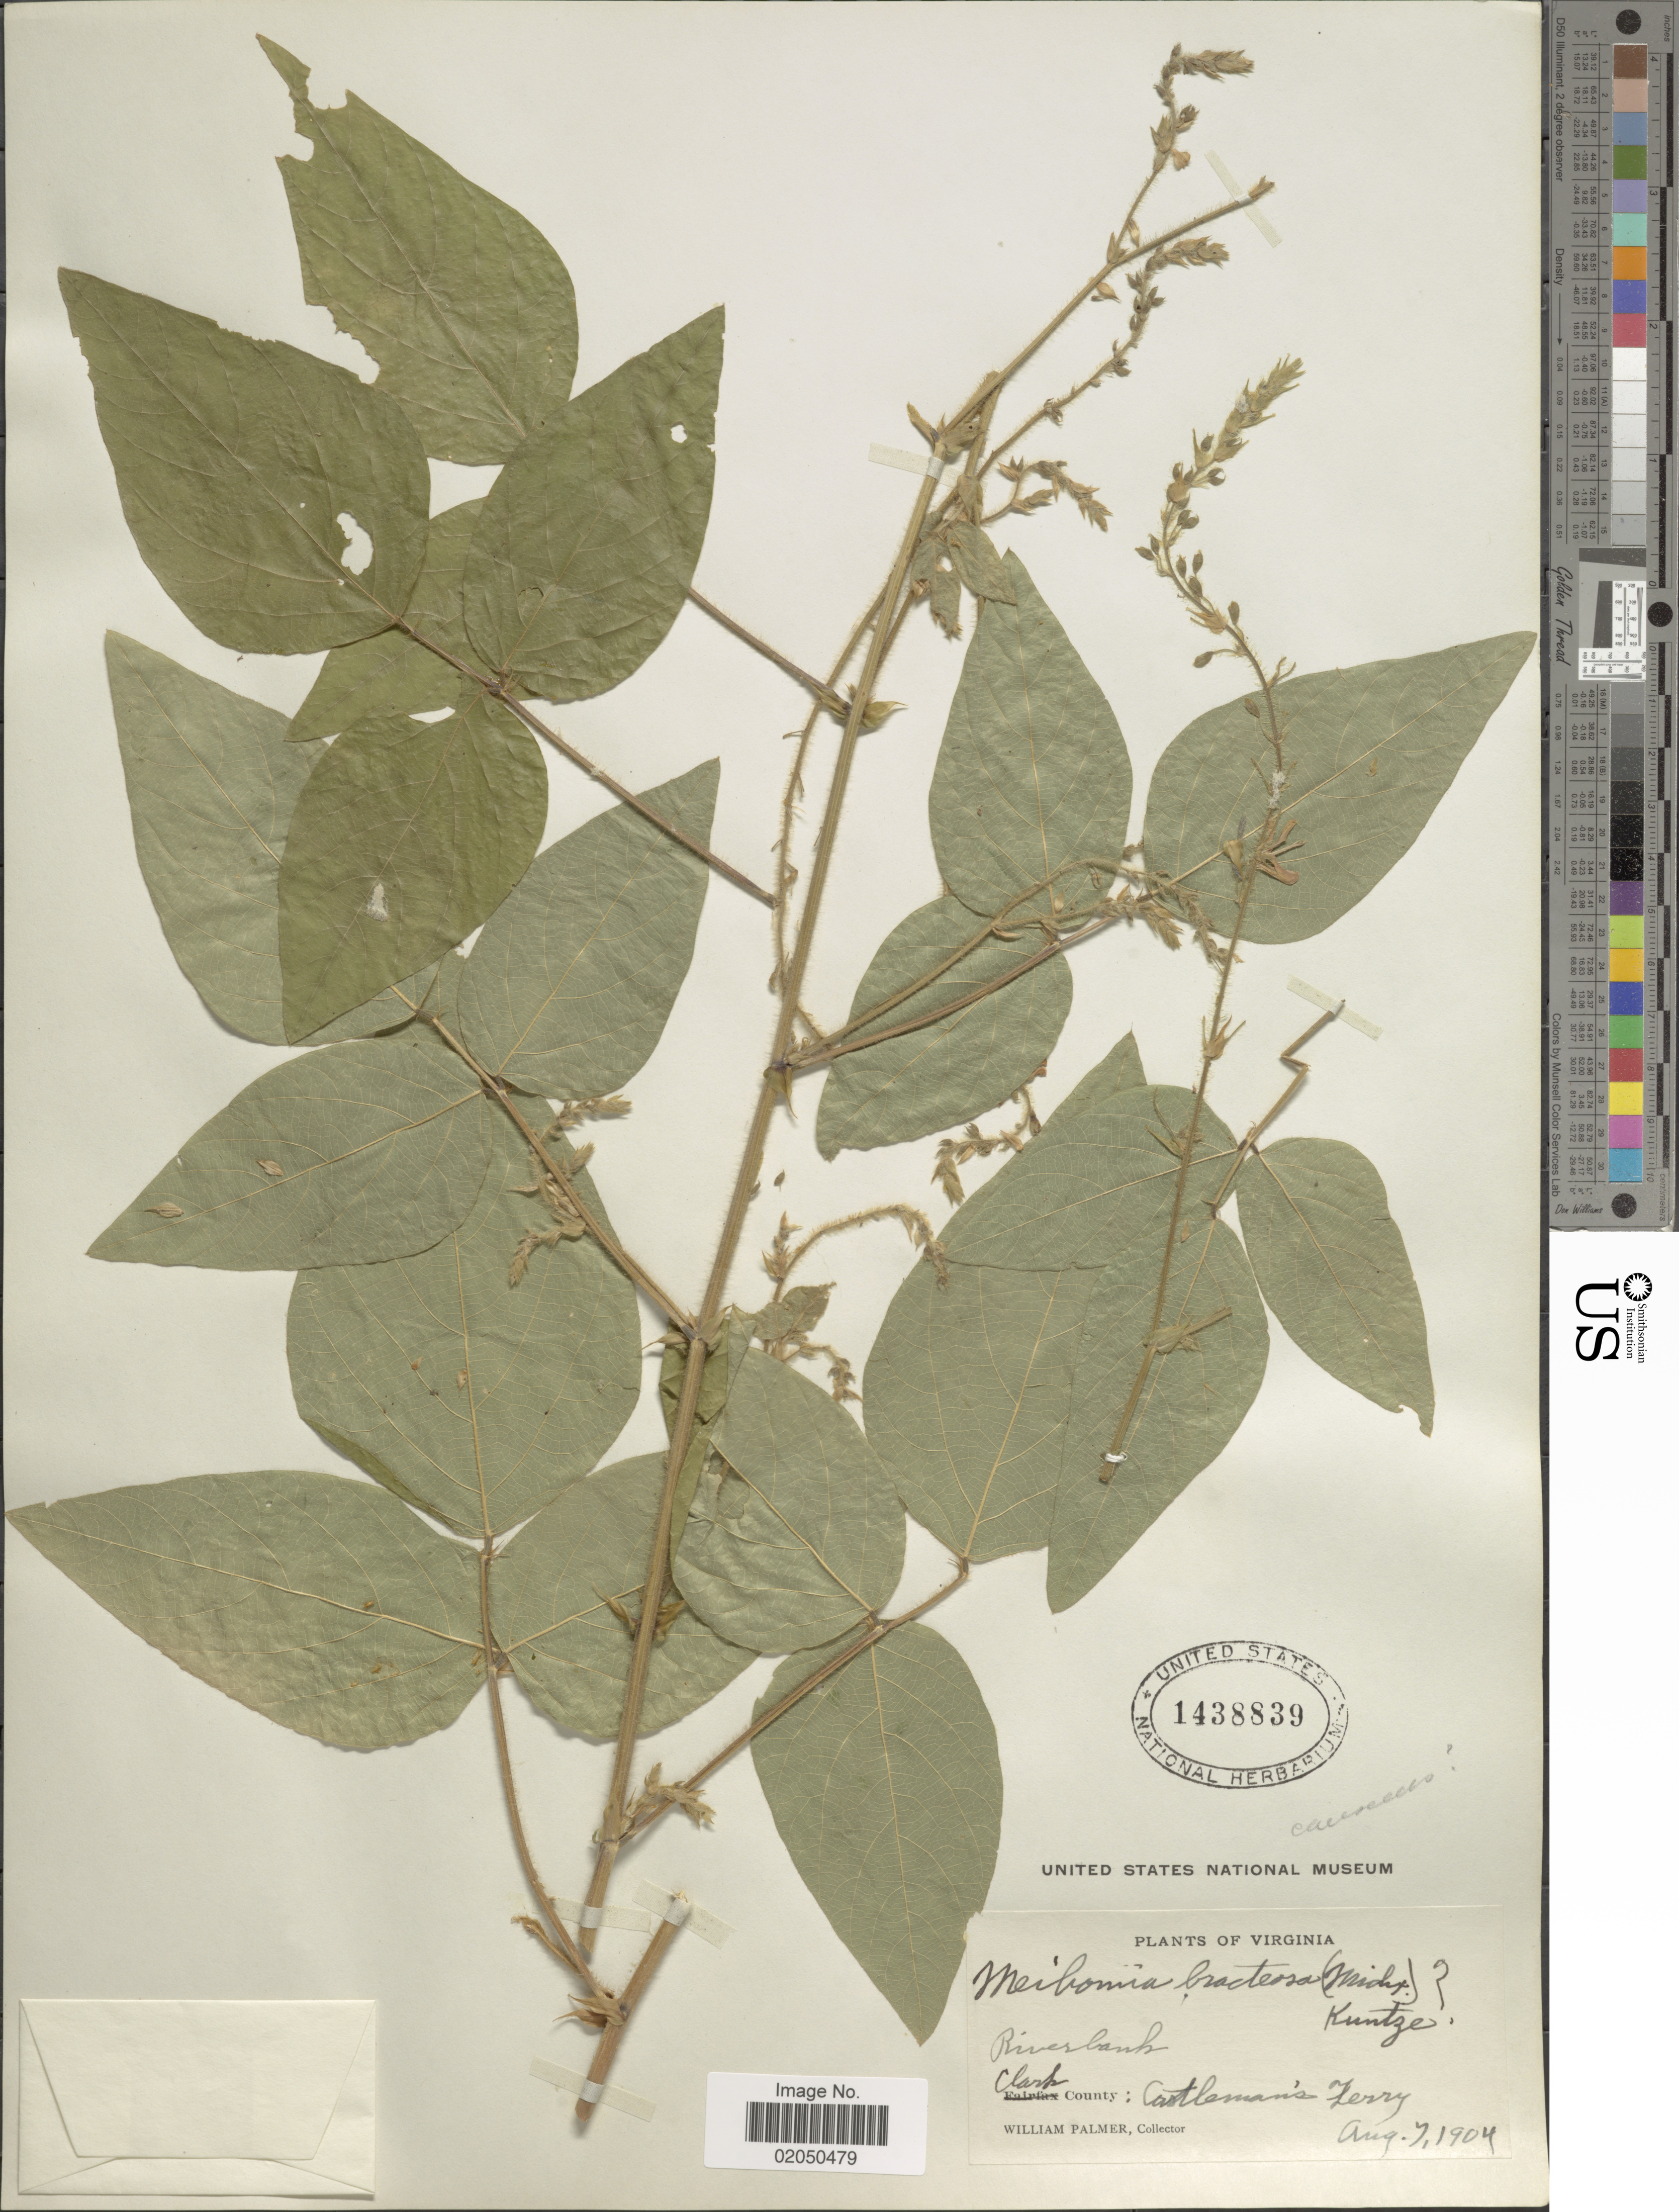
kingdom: Plantae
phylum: Tracheophyta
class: Magnoliopsida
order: Fabales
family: Fabaceae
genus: Desmodium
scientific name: Desmodium cuspidatum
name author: (Muhl. ex Willd.) Loudon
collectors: W. Palmer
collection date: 1904-08-07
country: United States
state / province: Virginia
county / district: Clarke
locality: Clark County: Castleman's Ferry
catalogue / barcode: US 1438839